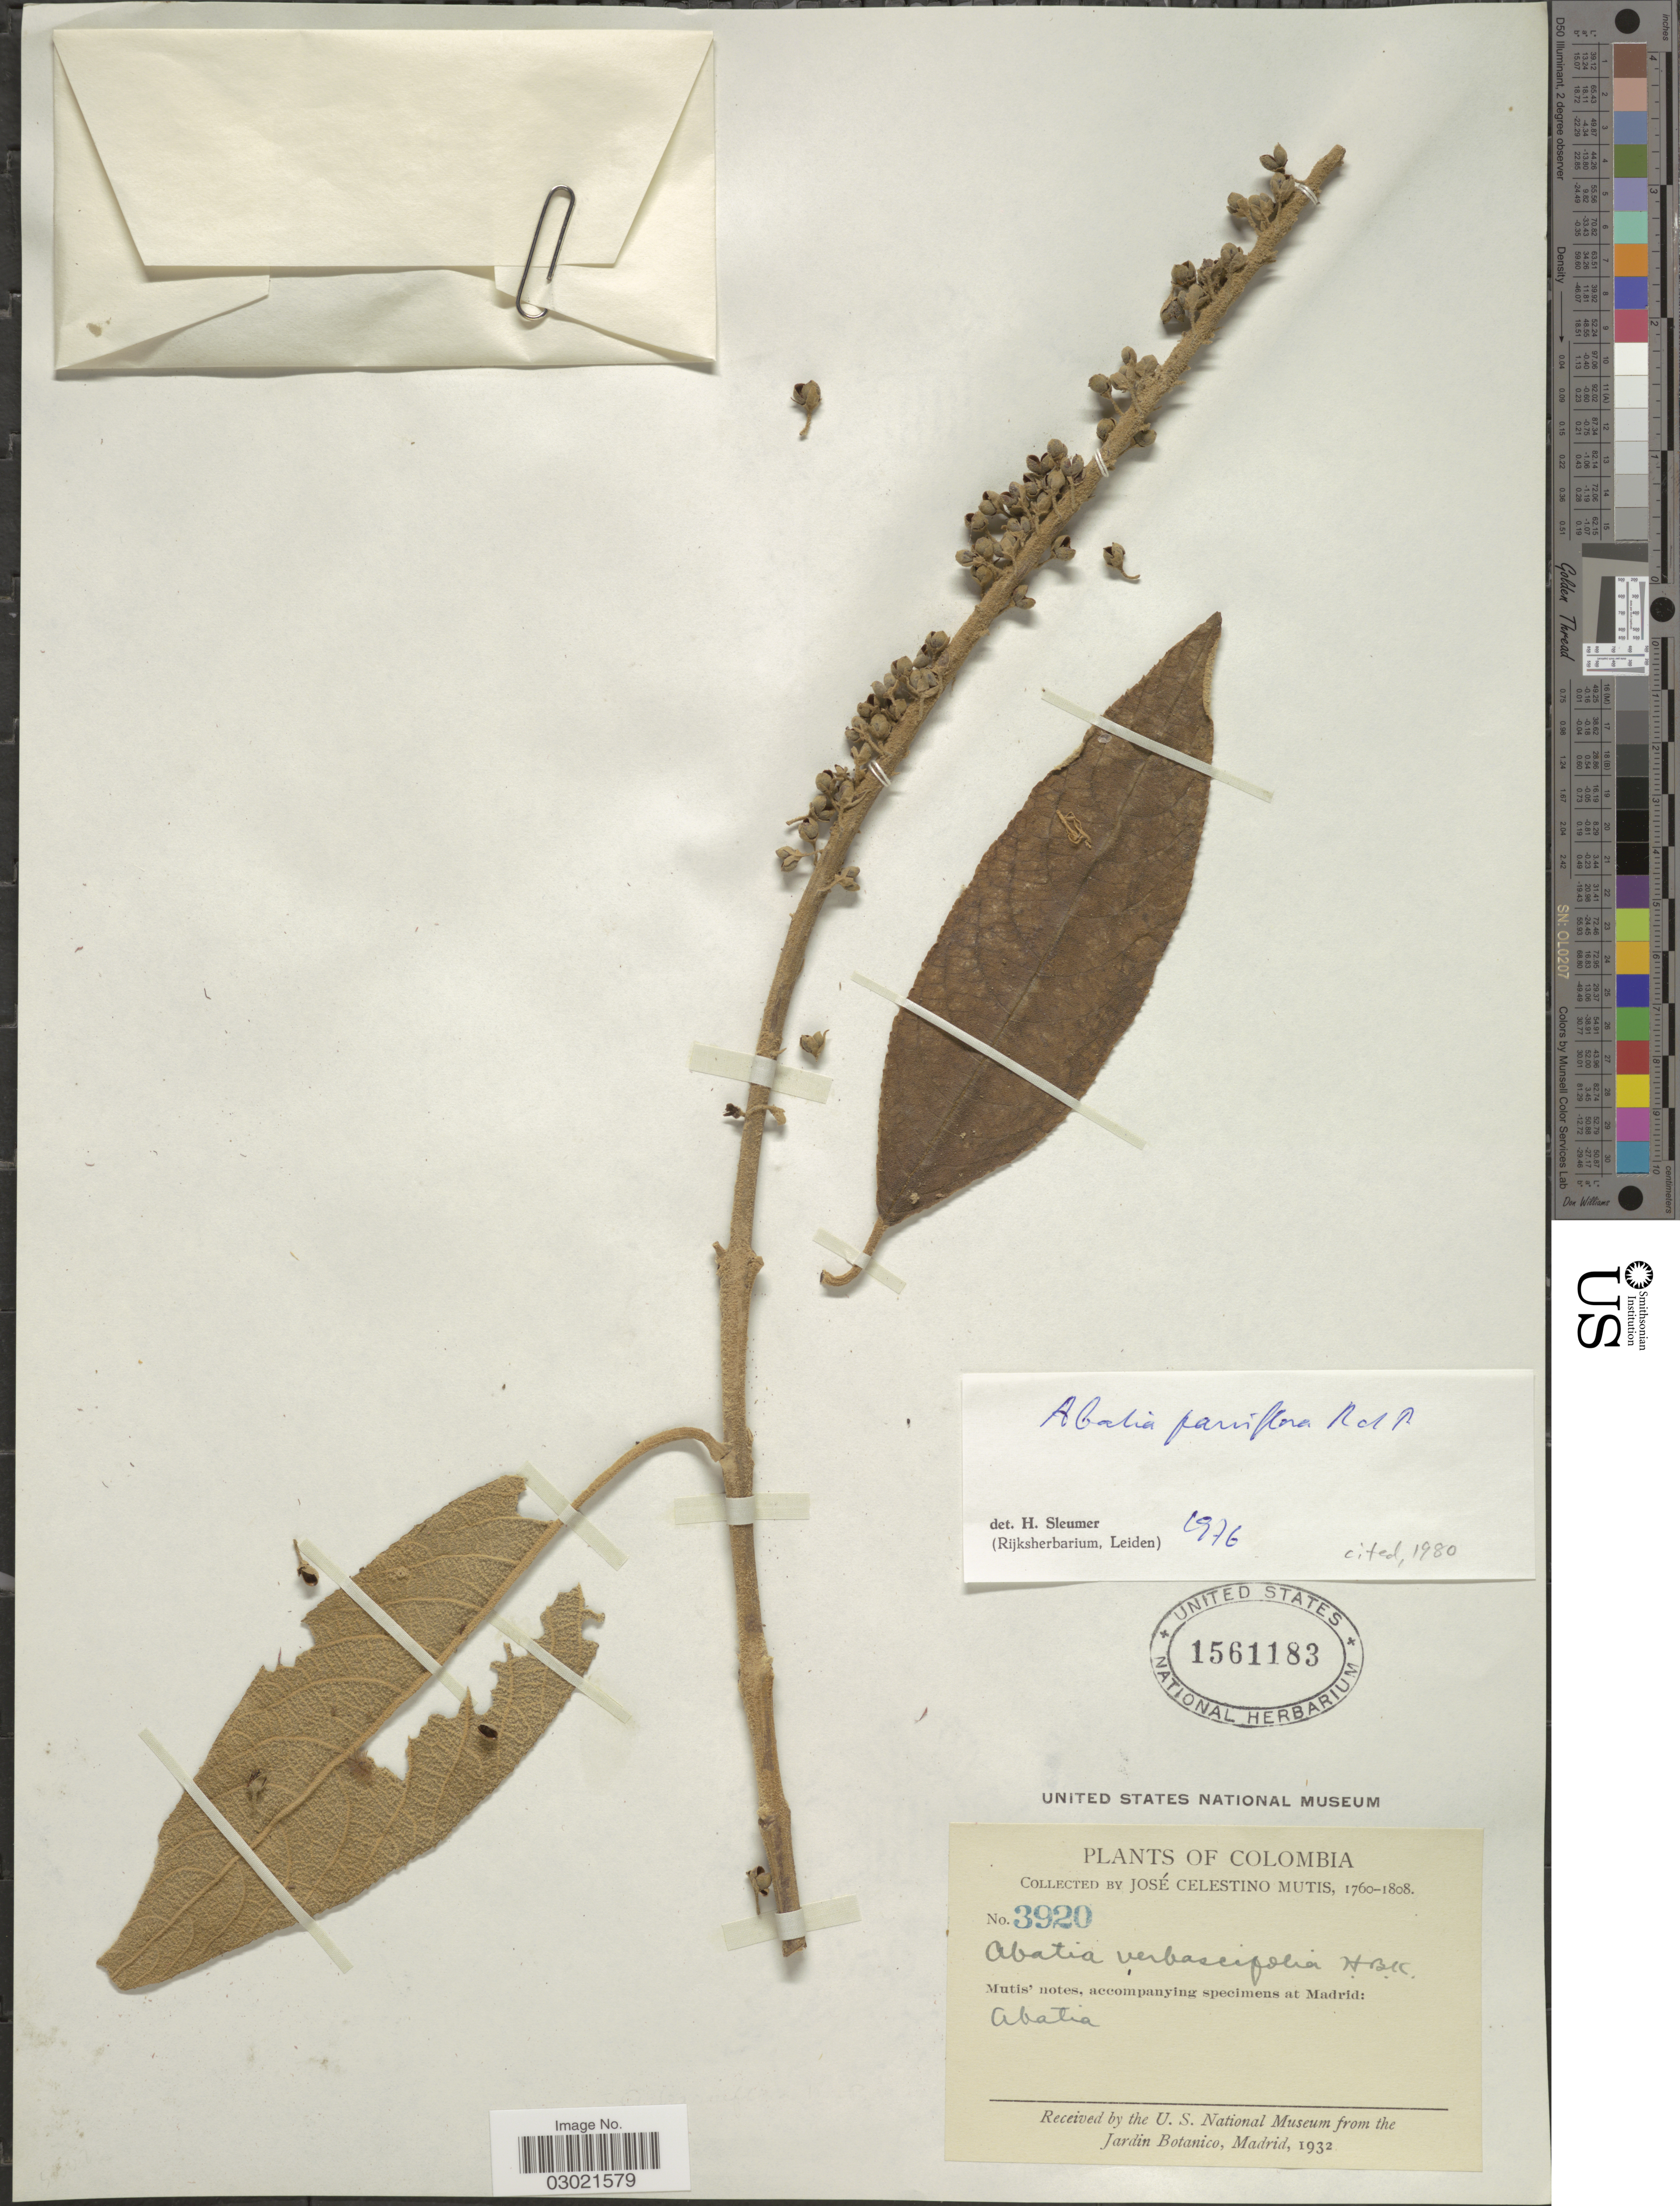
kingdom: Plantae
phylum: Tracheophyta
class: Magnoliopsida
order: Malpighiales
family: Salicaceae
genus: Abatia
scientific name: Abatia parviflora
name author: Ruiz & Pav.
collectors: J. C. B. Mutis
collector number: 3920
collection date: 1760/1808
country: Colombia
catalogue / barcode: US 1561183